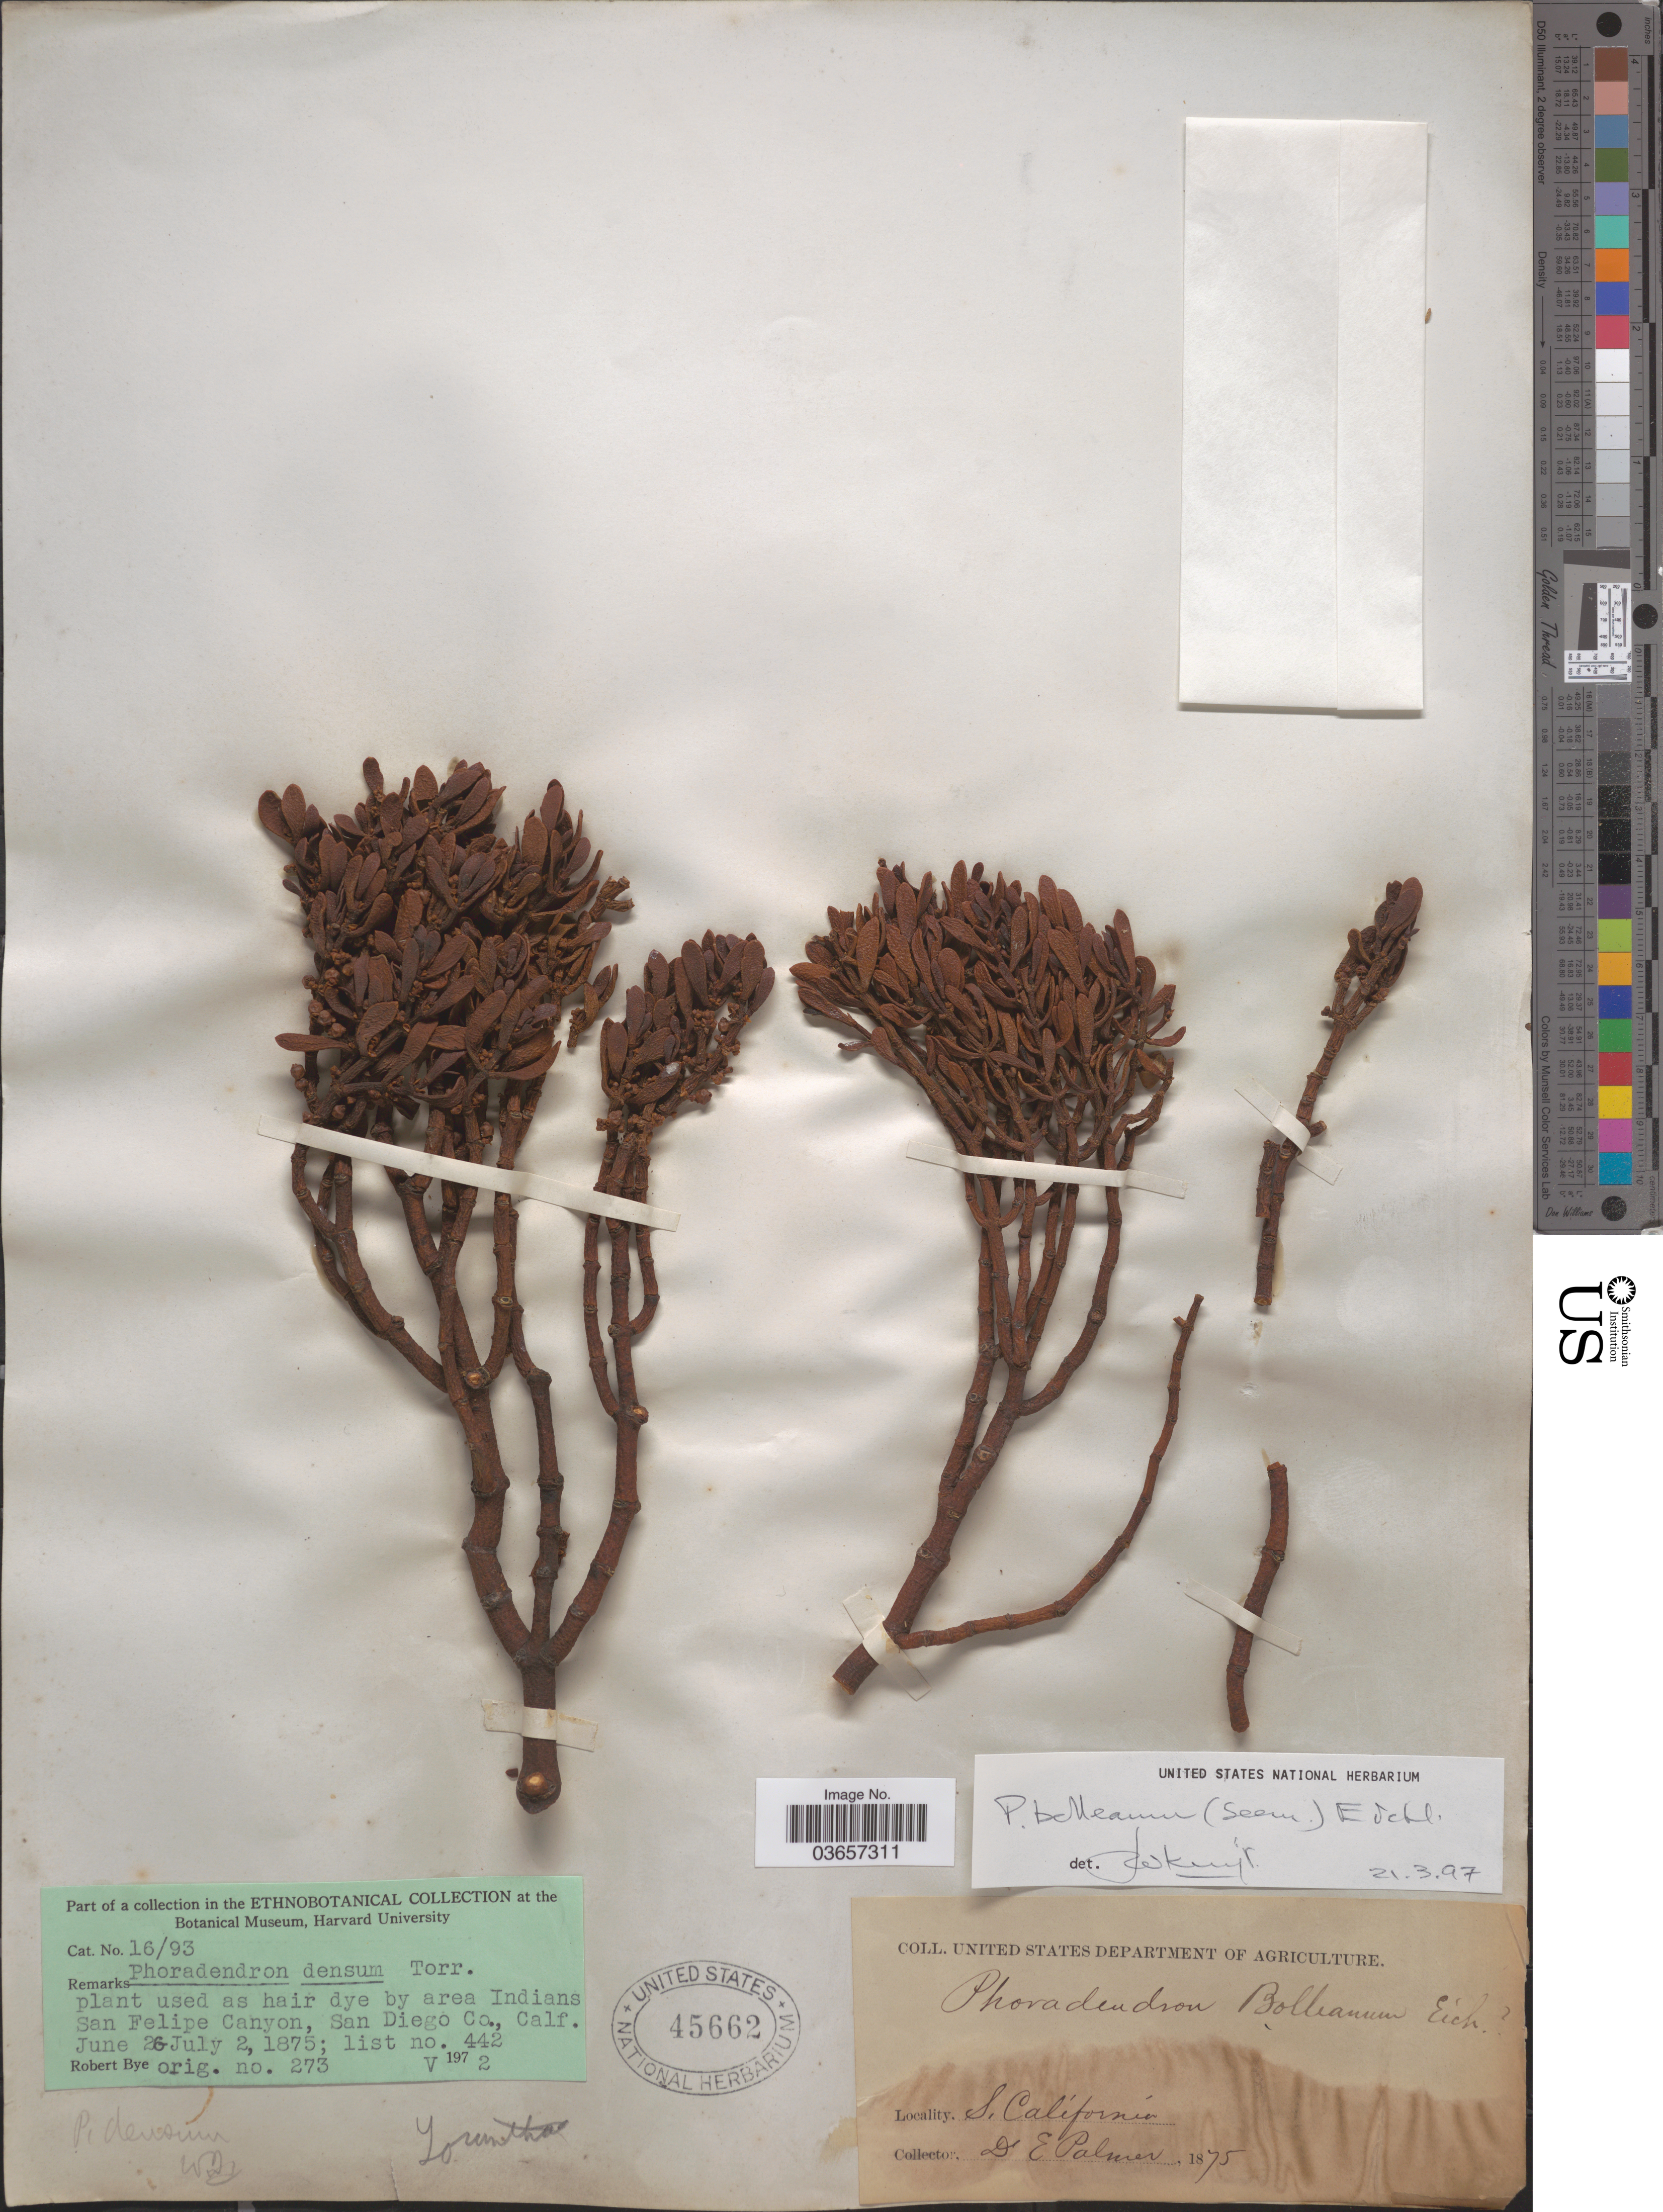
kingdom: Plantae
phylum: Tracheophyta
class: Magnoliopsida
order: Santalales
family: Viscaceae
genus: Phoradendron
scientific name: Phoradendron bolleanum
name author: (Seem.) Eichler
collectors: E. Palmer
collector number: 16/93?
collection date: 1875-06-26/1875-07-02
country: United States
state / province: California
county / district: San Diego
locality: San Felipe Canyon, San Diego Co. S. California.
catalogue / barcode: US 45662